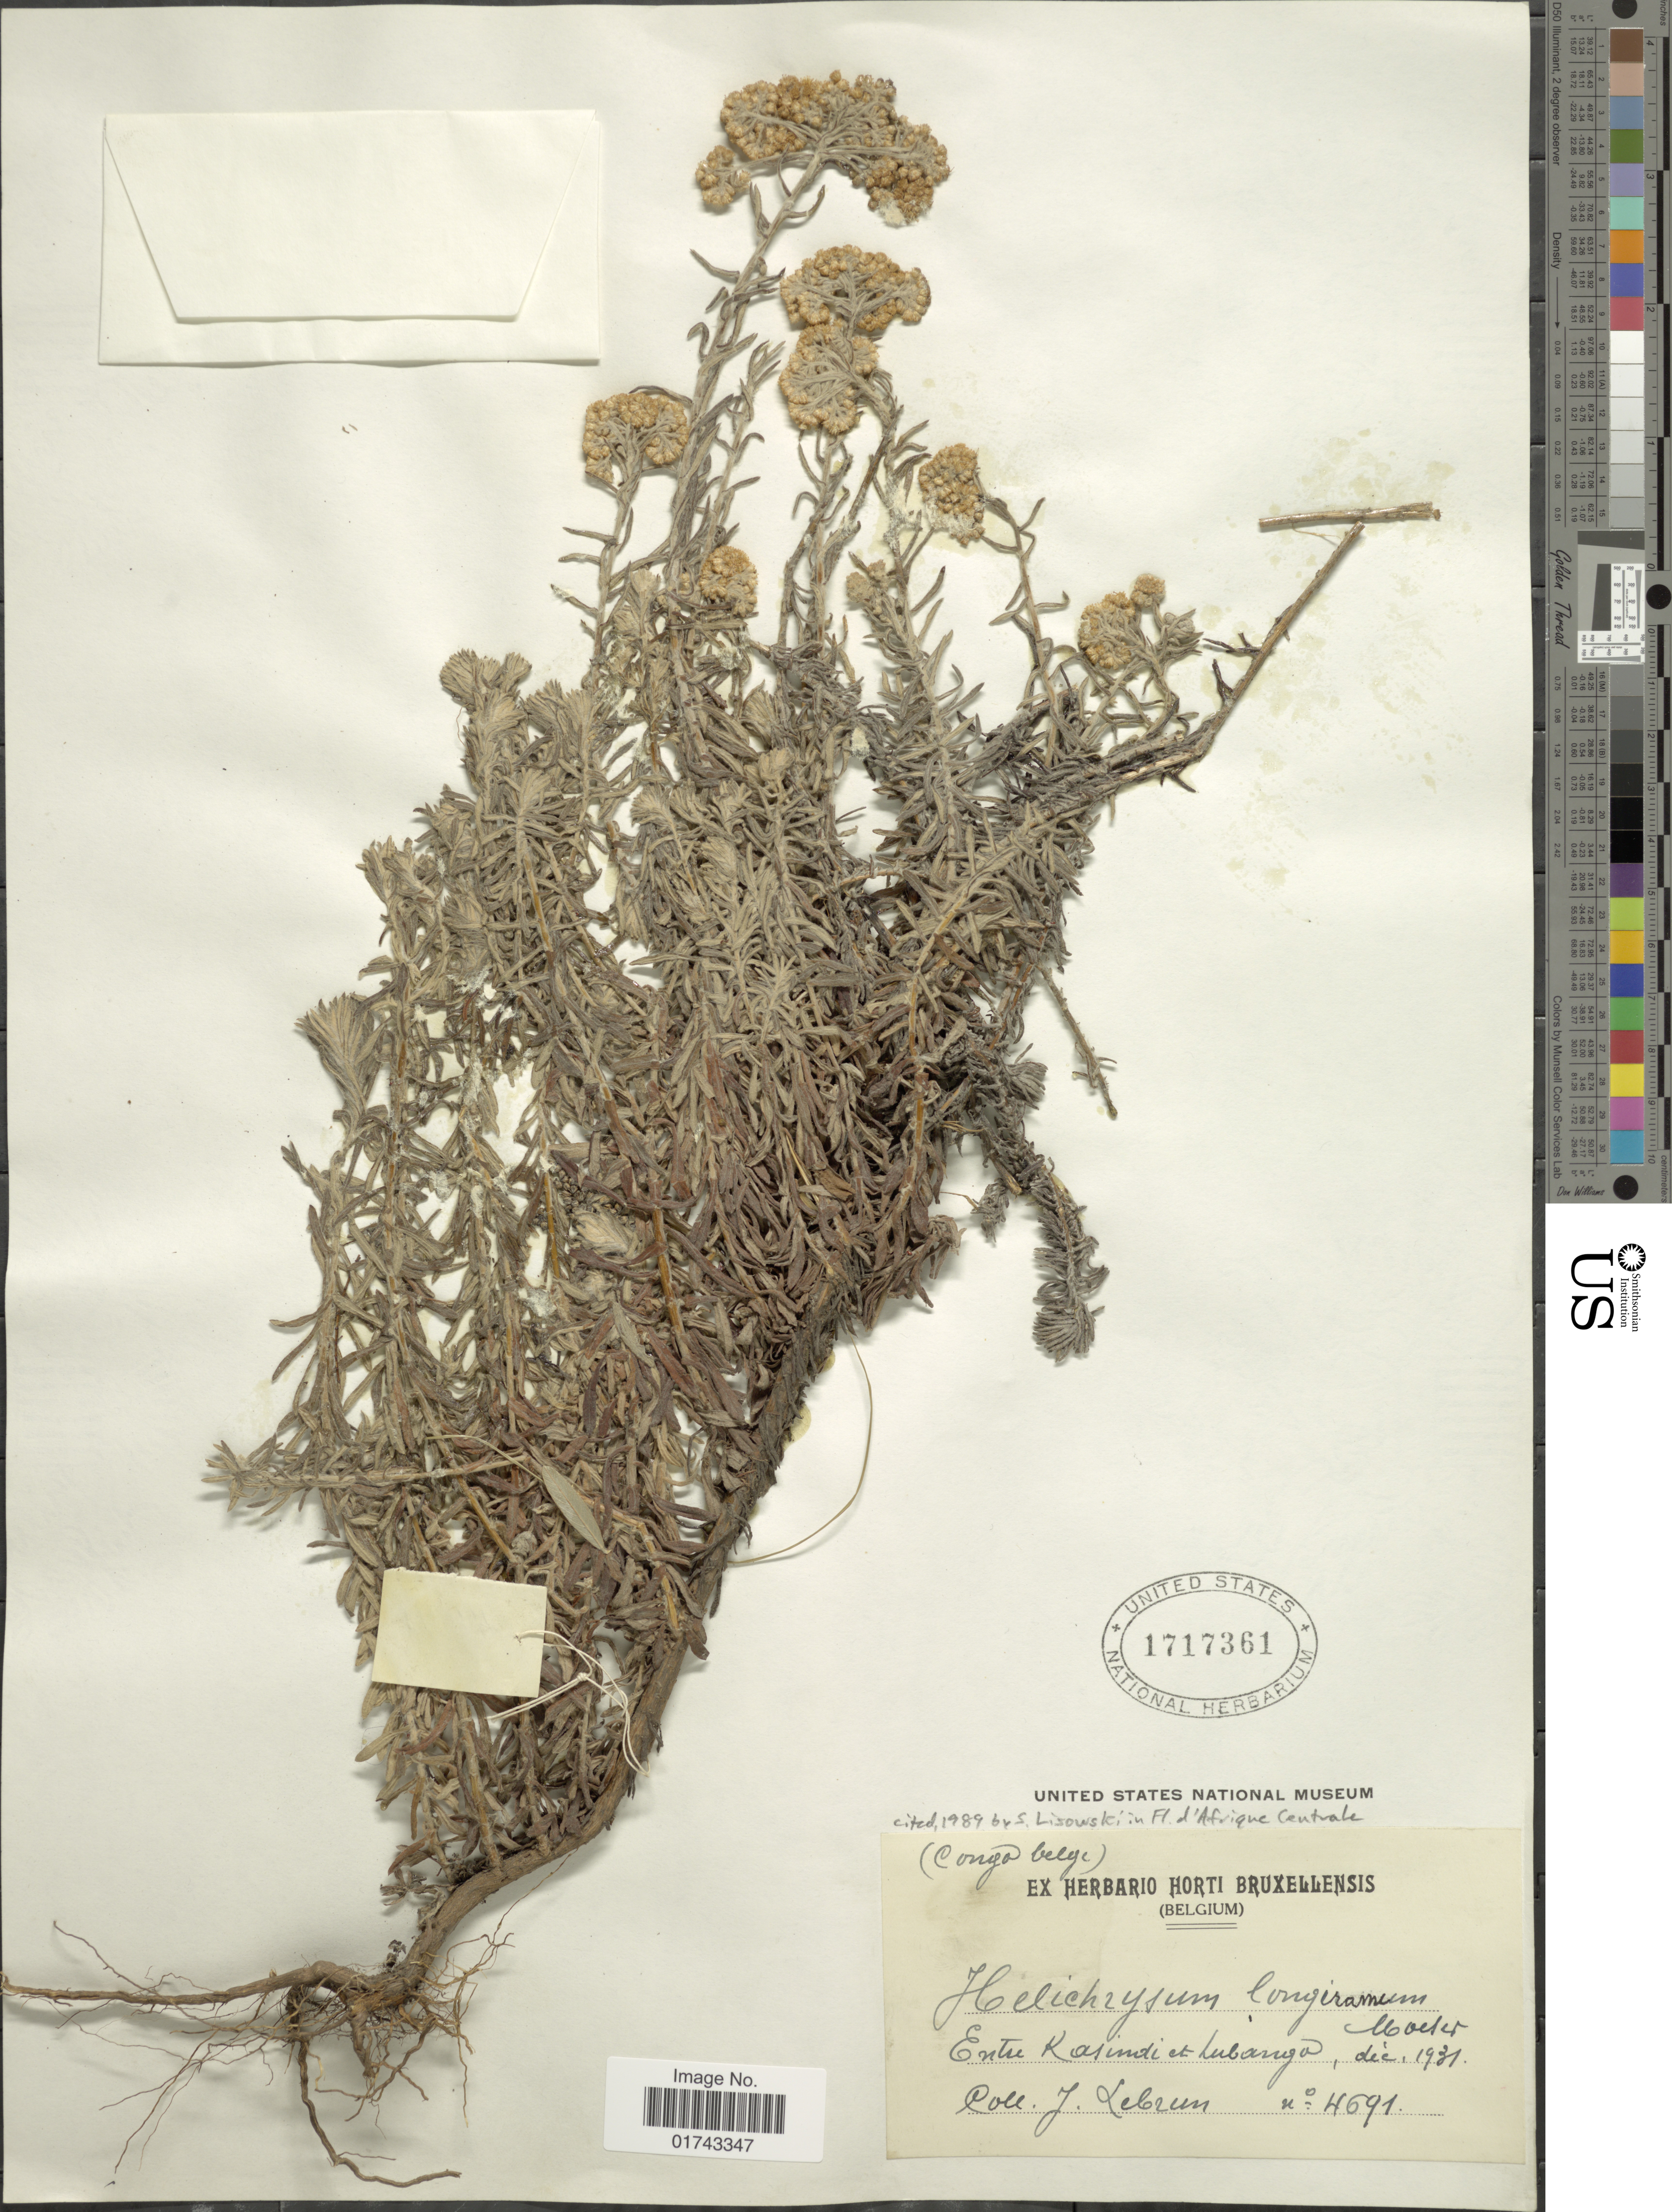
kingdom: Plantae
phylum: Tracheophyta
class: Magnoliopsida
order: Asterales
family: Asteraceae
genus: Helichrysum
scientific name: Helichrysum longisamum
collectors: J. A. Lebrun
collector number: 4691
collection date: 1931-12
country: Congo, Democratic Republic of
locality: Congo Belge, Entre Kasimdi et Lubaruga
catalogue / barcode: US 1717361